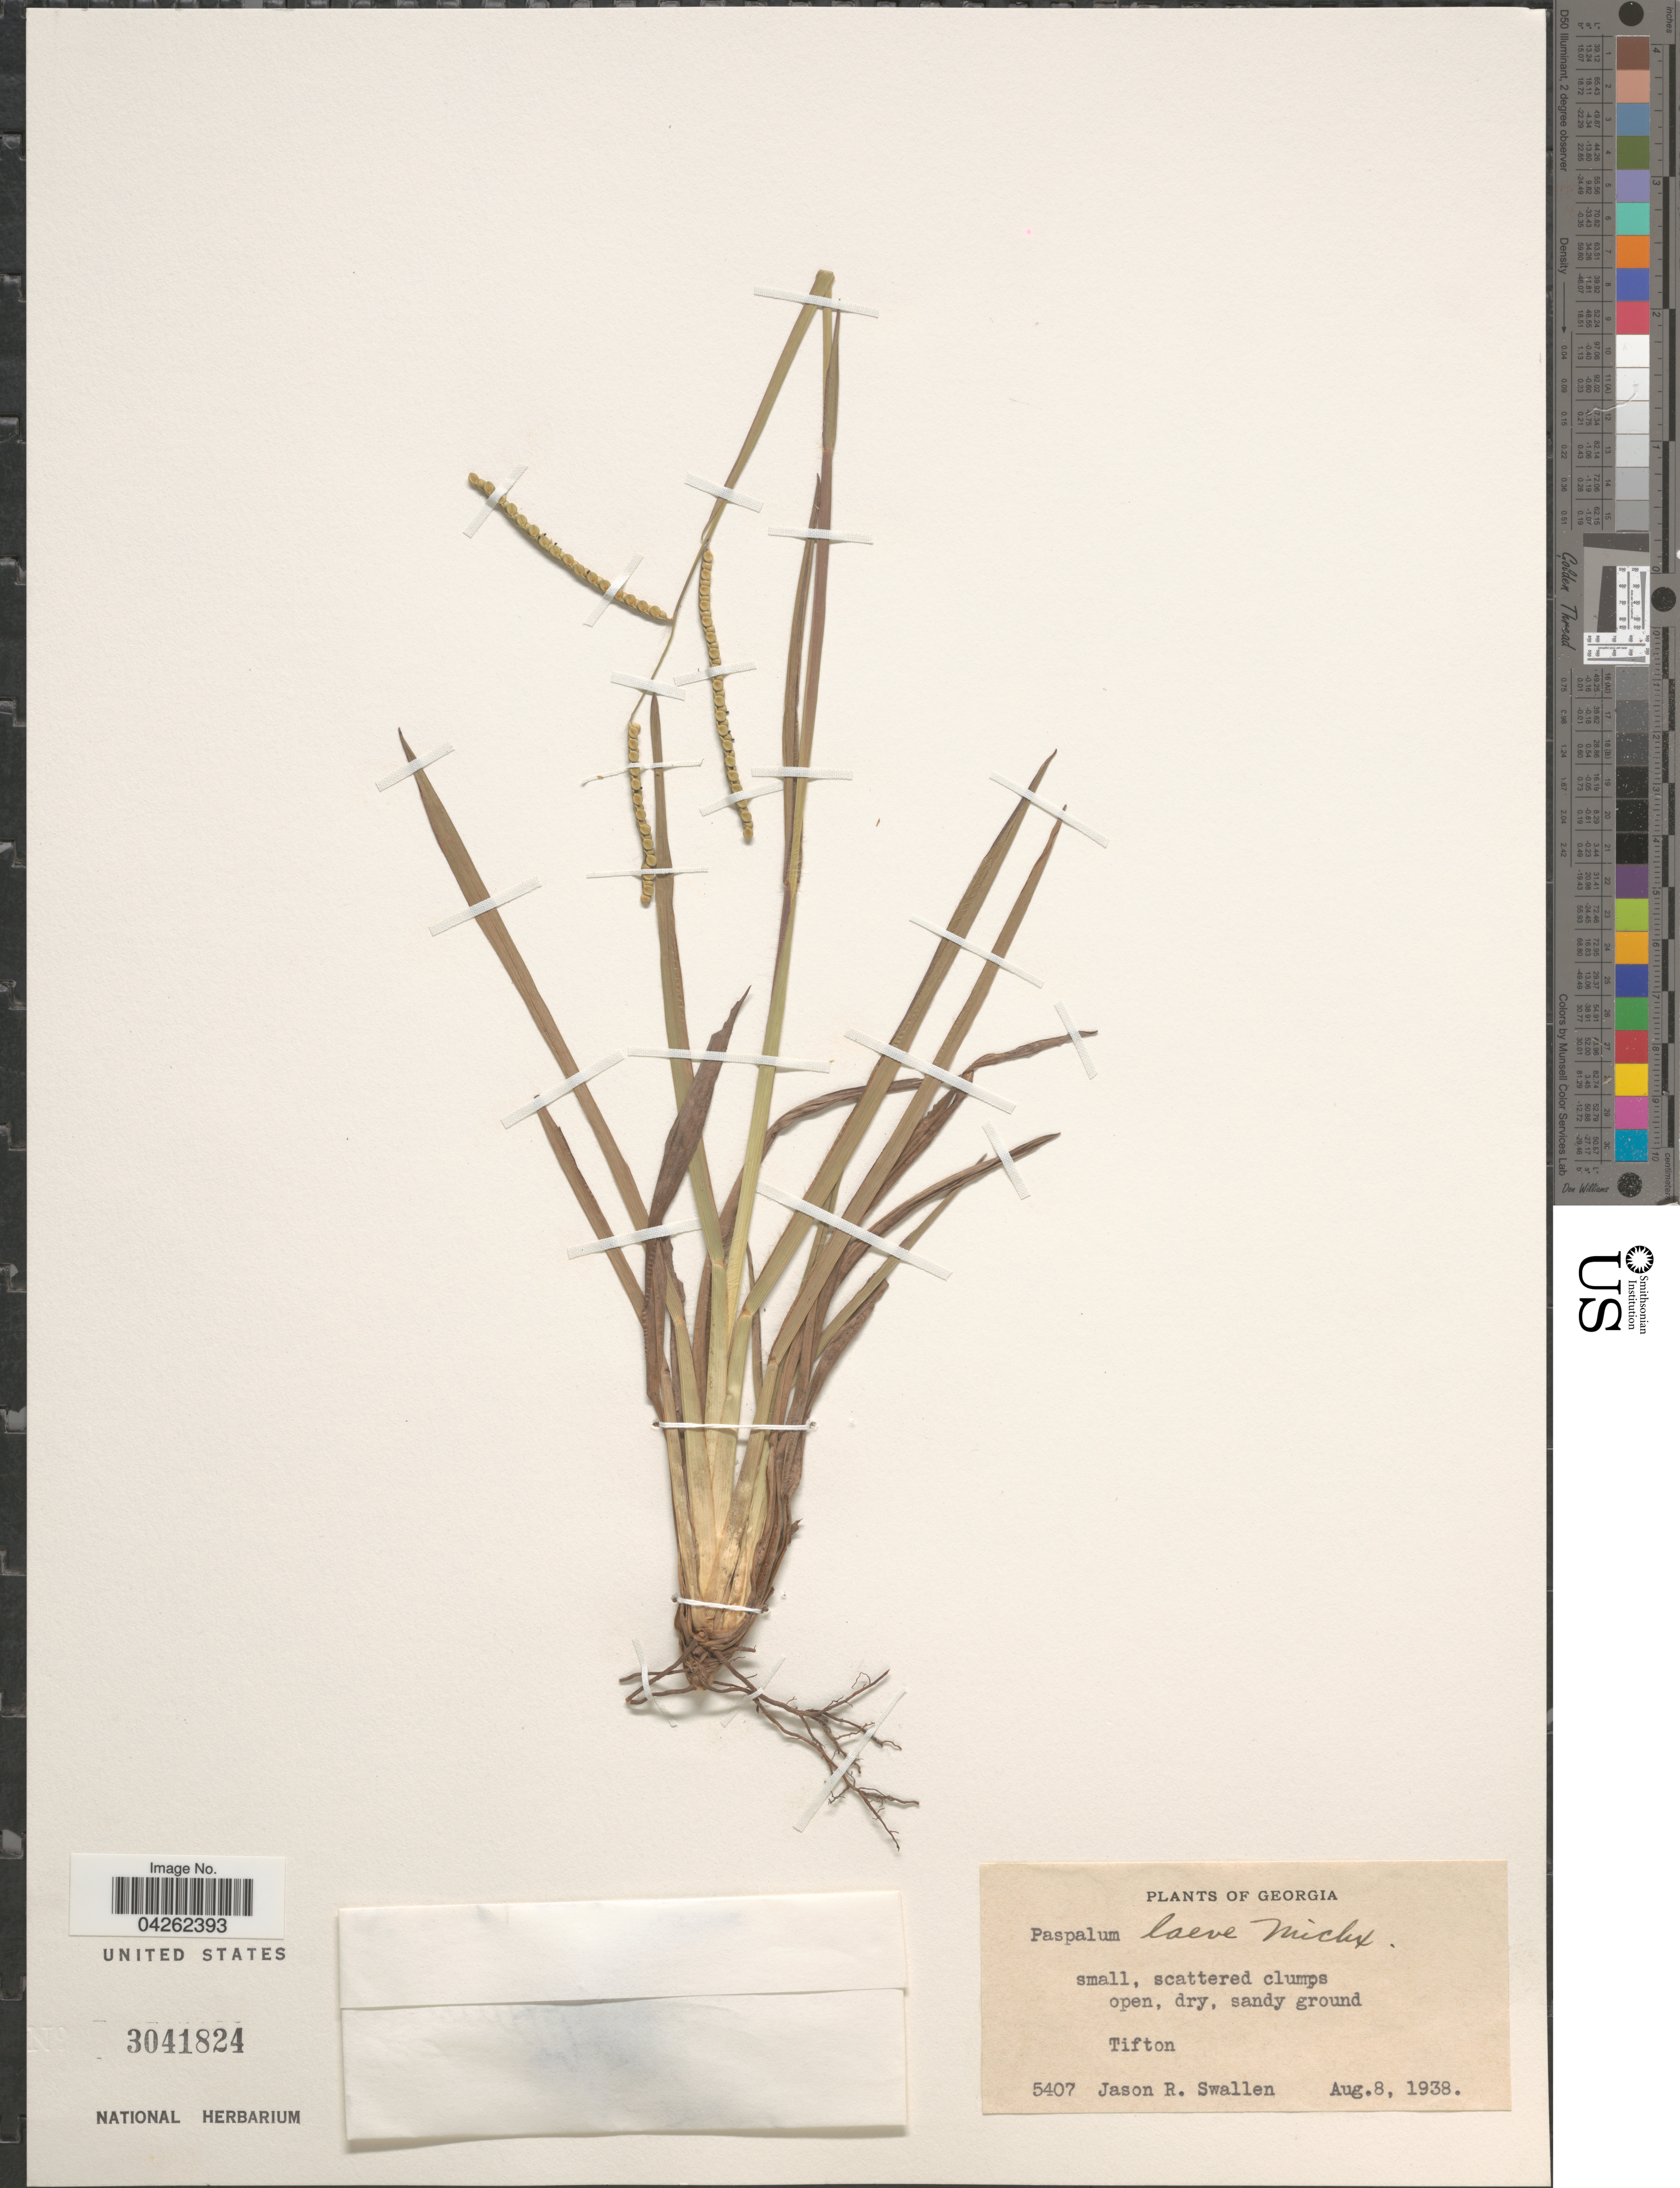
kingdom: Plantae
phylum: Tracheophyta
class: Liliopsida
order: Poales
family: Poaceae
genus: Paspalum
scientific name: Paspalum laeve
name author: Michx.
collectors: J. R. Swallen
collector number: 5407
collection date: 1938-08-08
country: United States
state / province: Georgia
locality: Tifton.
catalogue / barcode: US 3041824